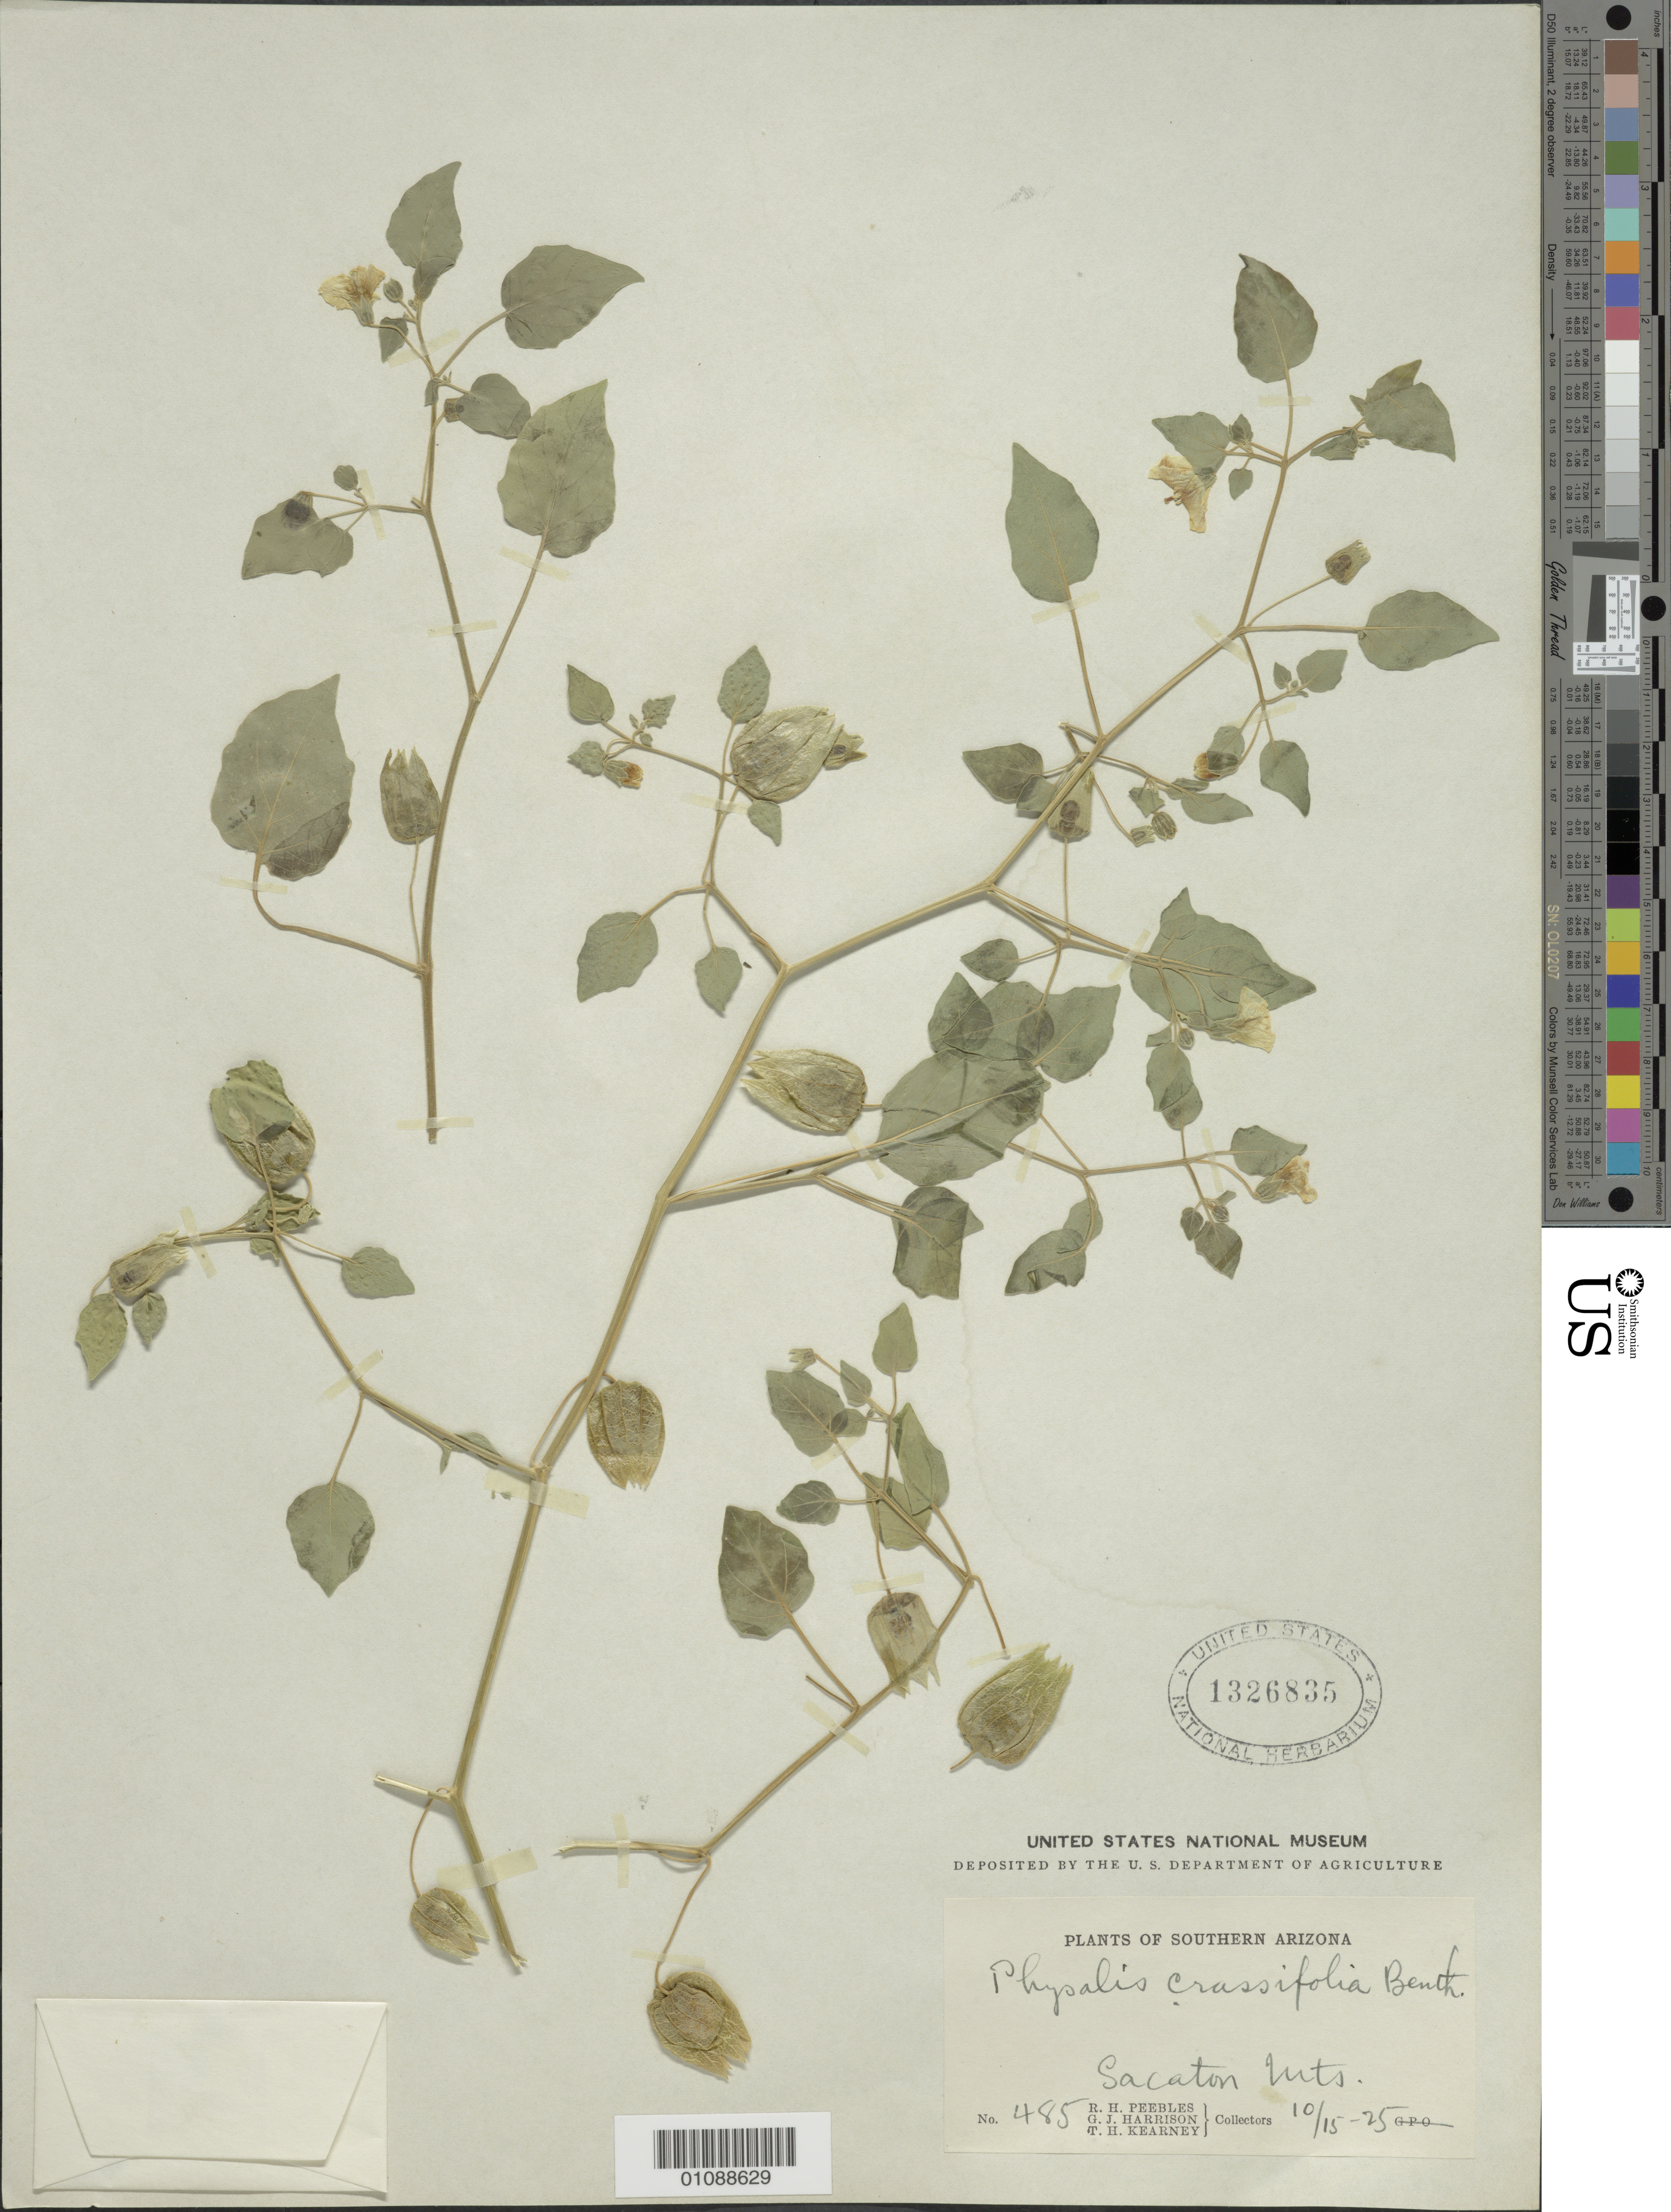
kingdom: Plantae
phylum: Tracheophyta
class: Magnoliopsida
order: Solanales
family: Solanaceae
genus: Physalis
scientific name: Physalis crassifolia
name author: Benth.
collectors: R. H. Peebles, G. J. Harrison & T. H. Kearney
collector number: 485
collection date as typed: Transcribed d/m/y: 15/10/25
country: United States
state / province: Arizona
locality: Southern Arizona. Sacaton Mts.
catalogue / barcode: US 1326835